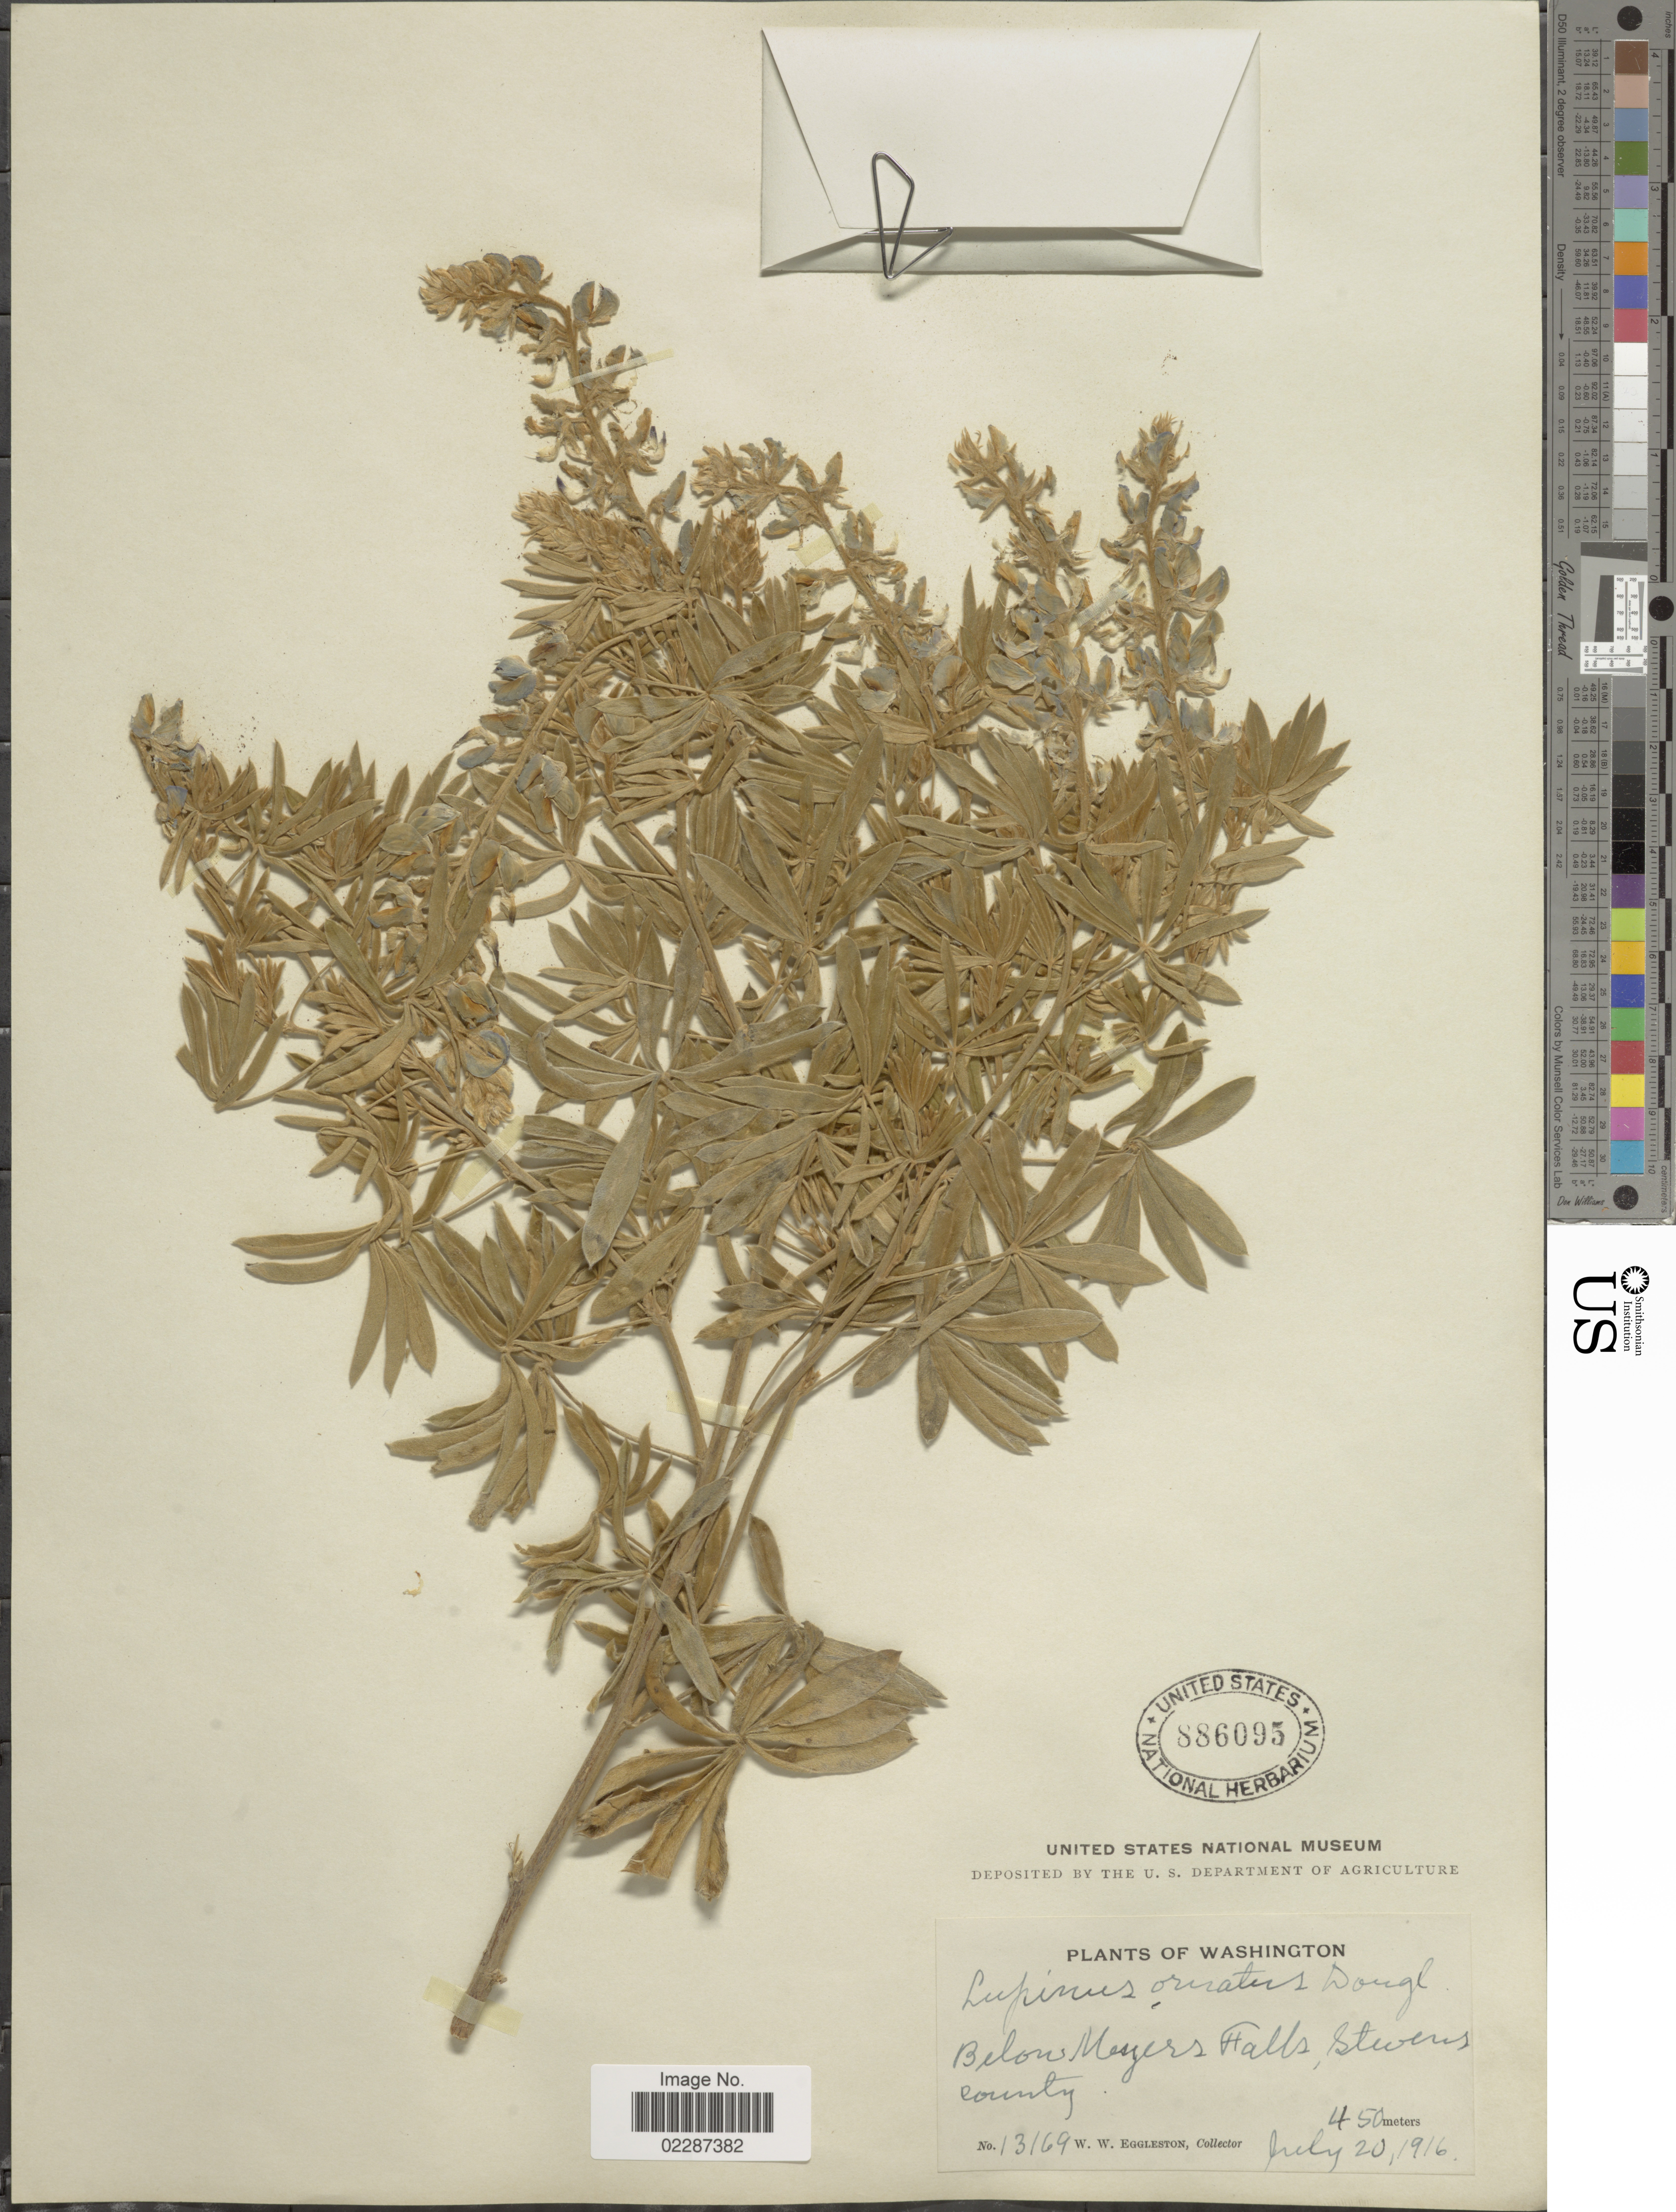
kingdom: Plantae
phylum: Tracheophyta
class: Magnoliopsida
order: Fabales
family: Fabaceae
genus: Lupinus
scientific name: Lupinus sericeus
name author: Pursh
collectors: W. W. Eggleston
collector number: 13169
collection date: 1916-07-20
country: United States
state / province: Washington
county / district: Stevens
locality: Below Meyers Falls, Stevens County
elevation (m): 450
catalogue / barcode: US 886095